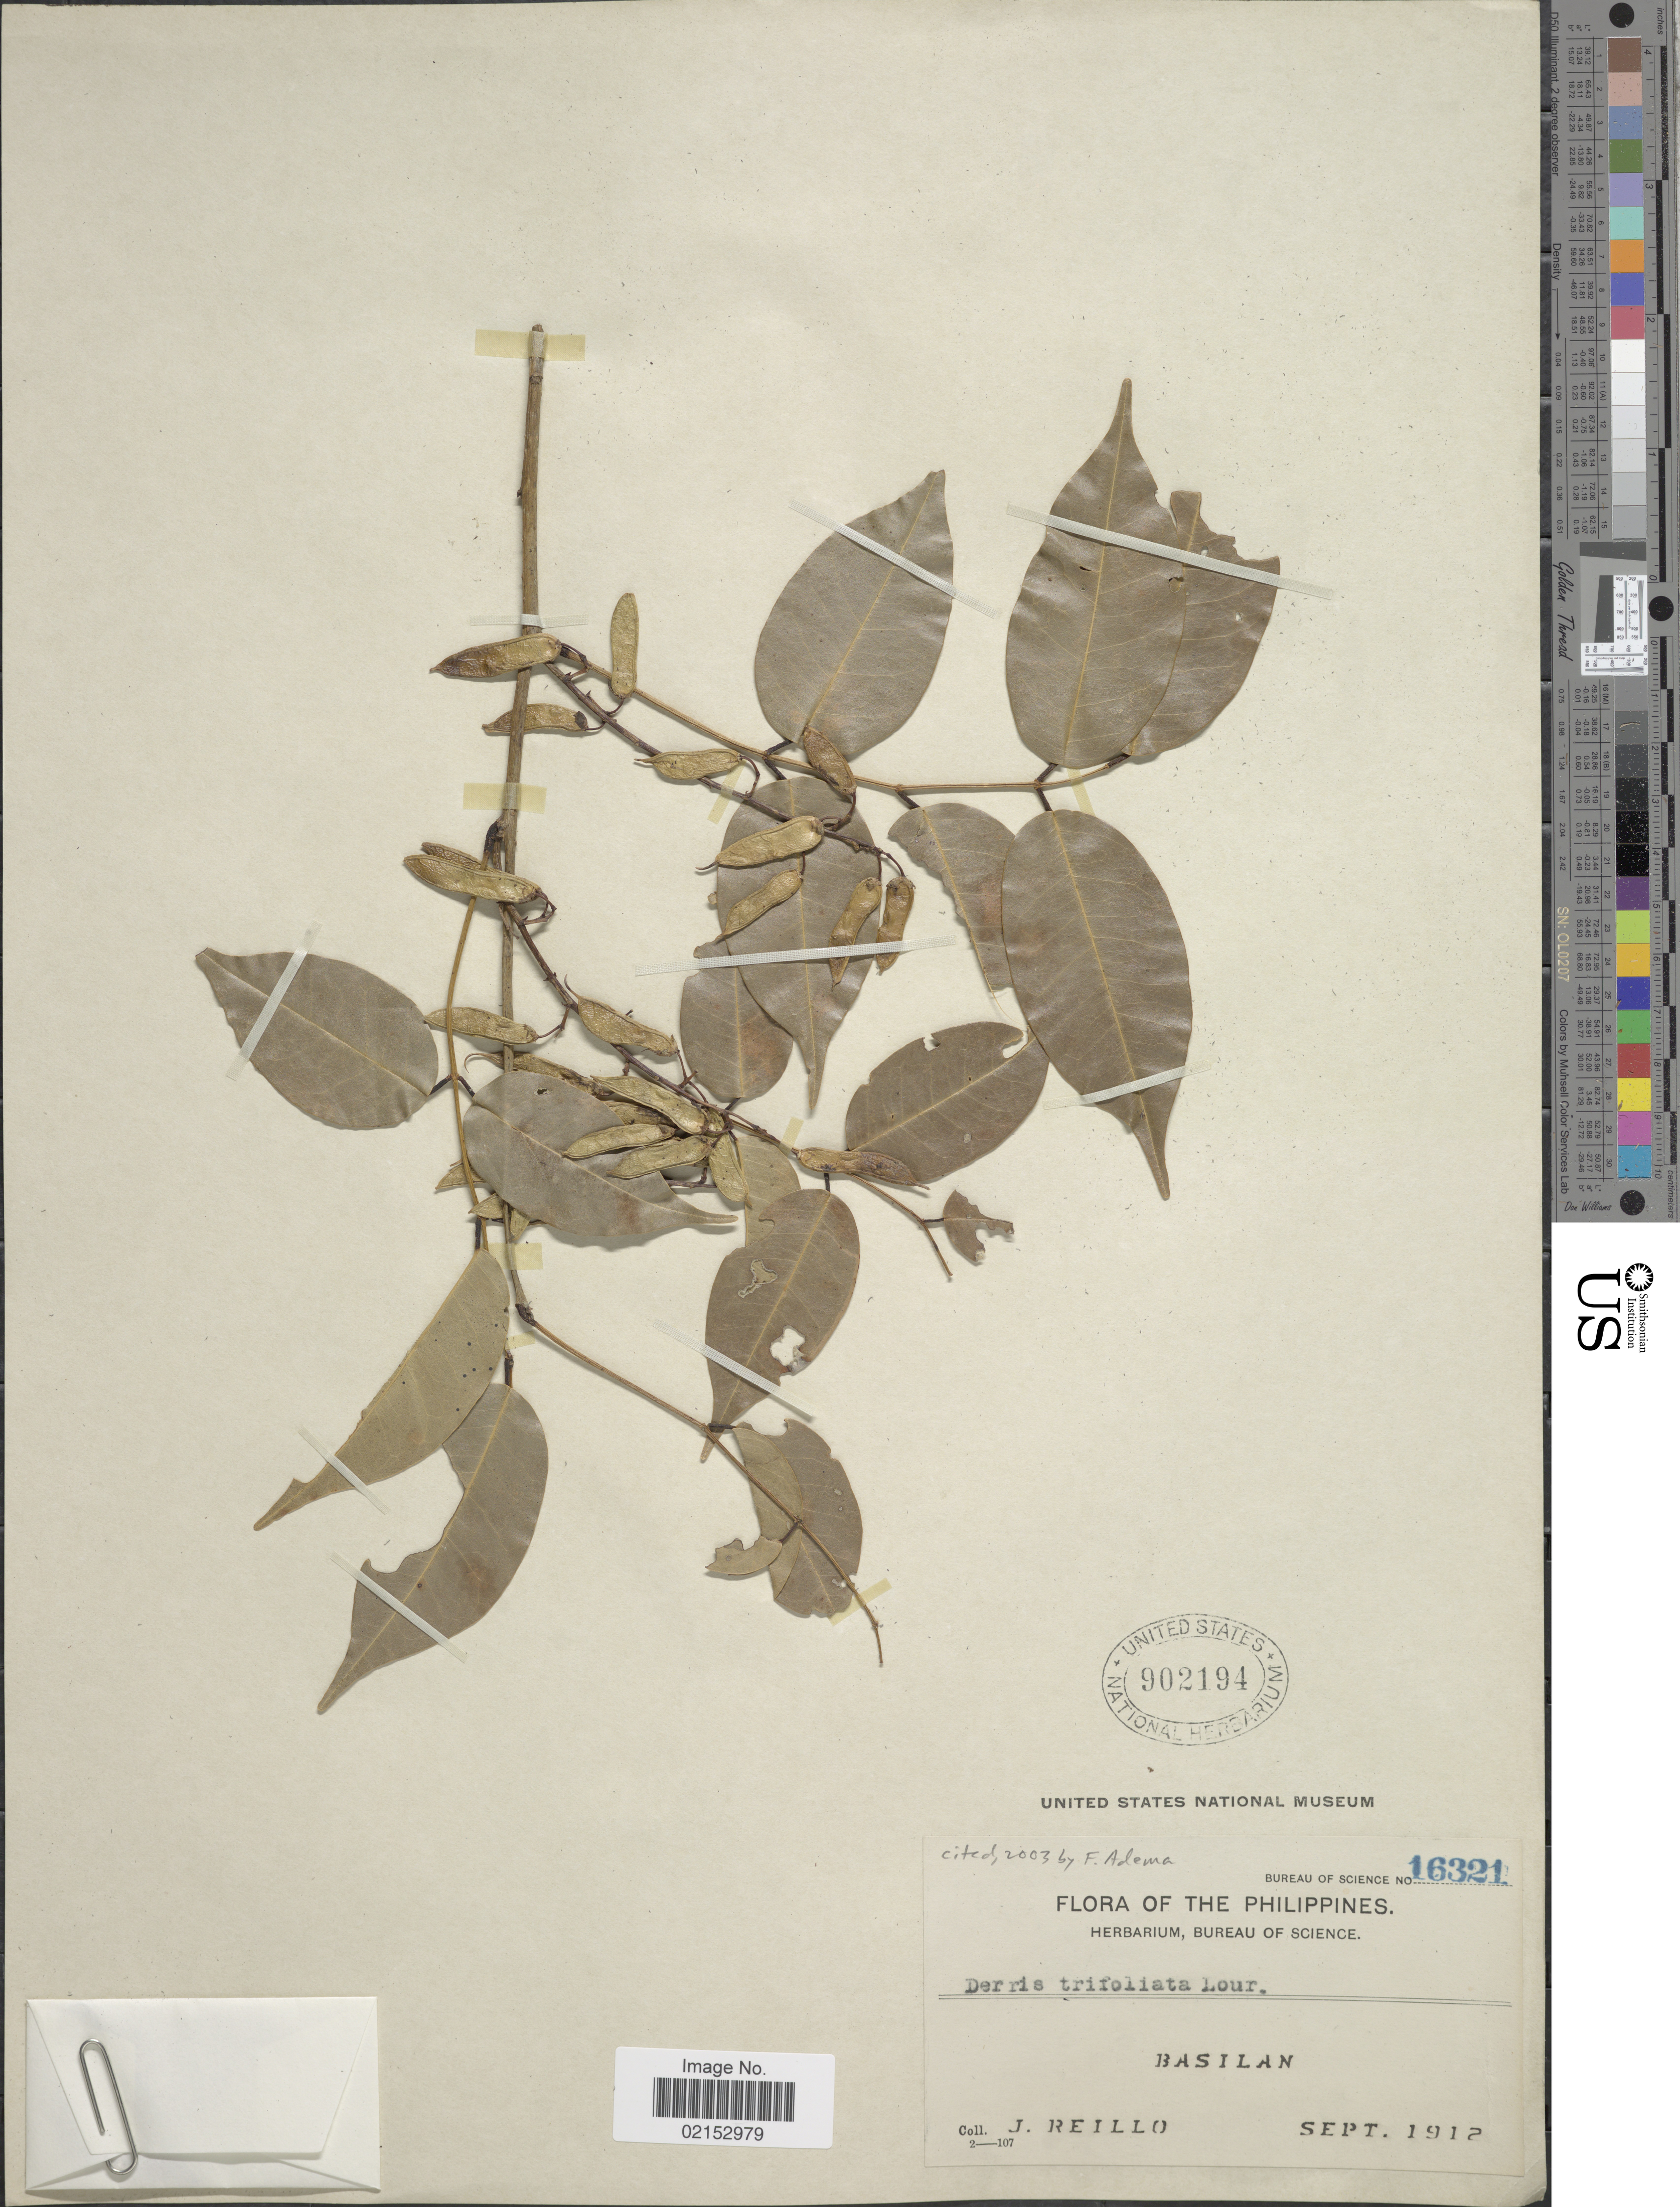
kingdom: Plantae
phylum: Tracheophyta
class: Magnoliopsida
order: Fabales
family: Fabaceae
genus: Derris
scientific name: Derris trifoliata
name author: Lour.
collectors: J. Reillo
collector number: Bureau of Science 16321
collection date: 1912-09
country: Philippines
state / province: Muslim Mindanao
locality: Basilan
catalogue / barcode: US 902194